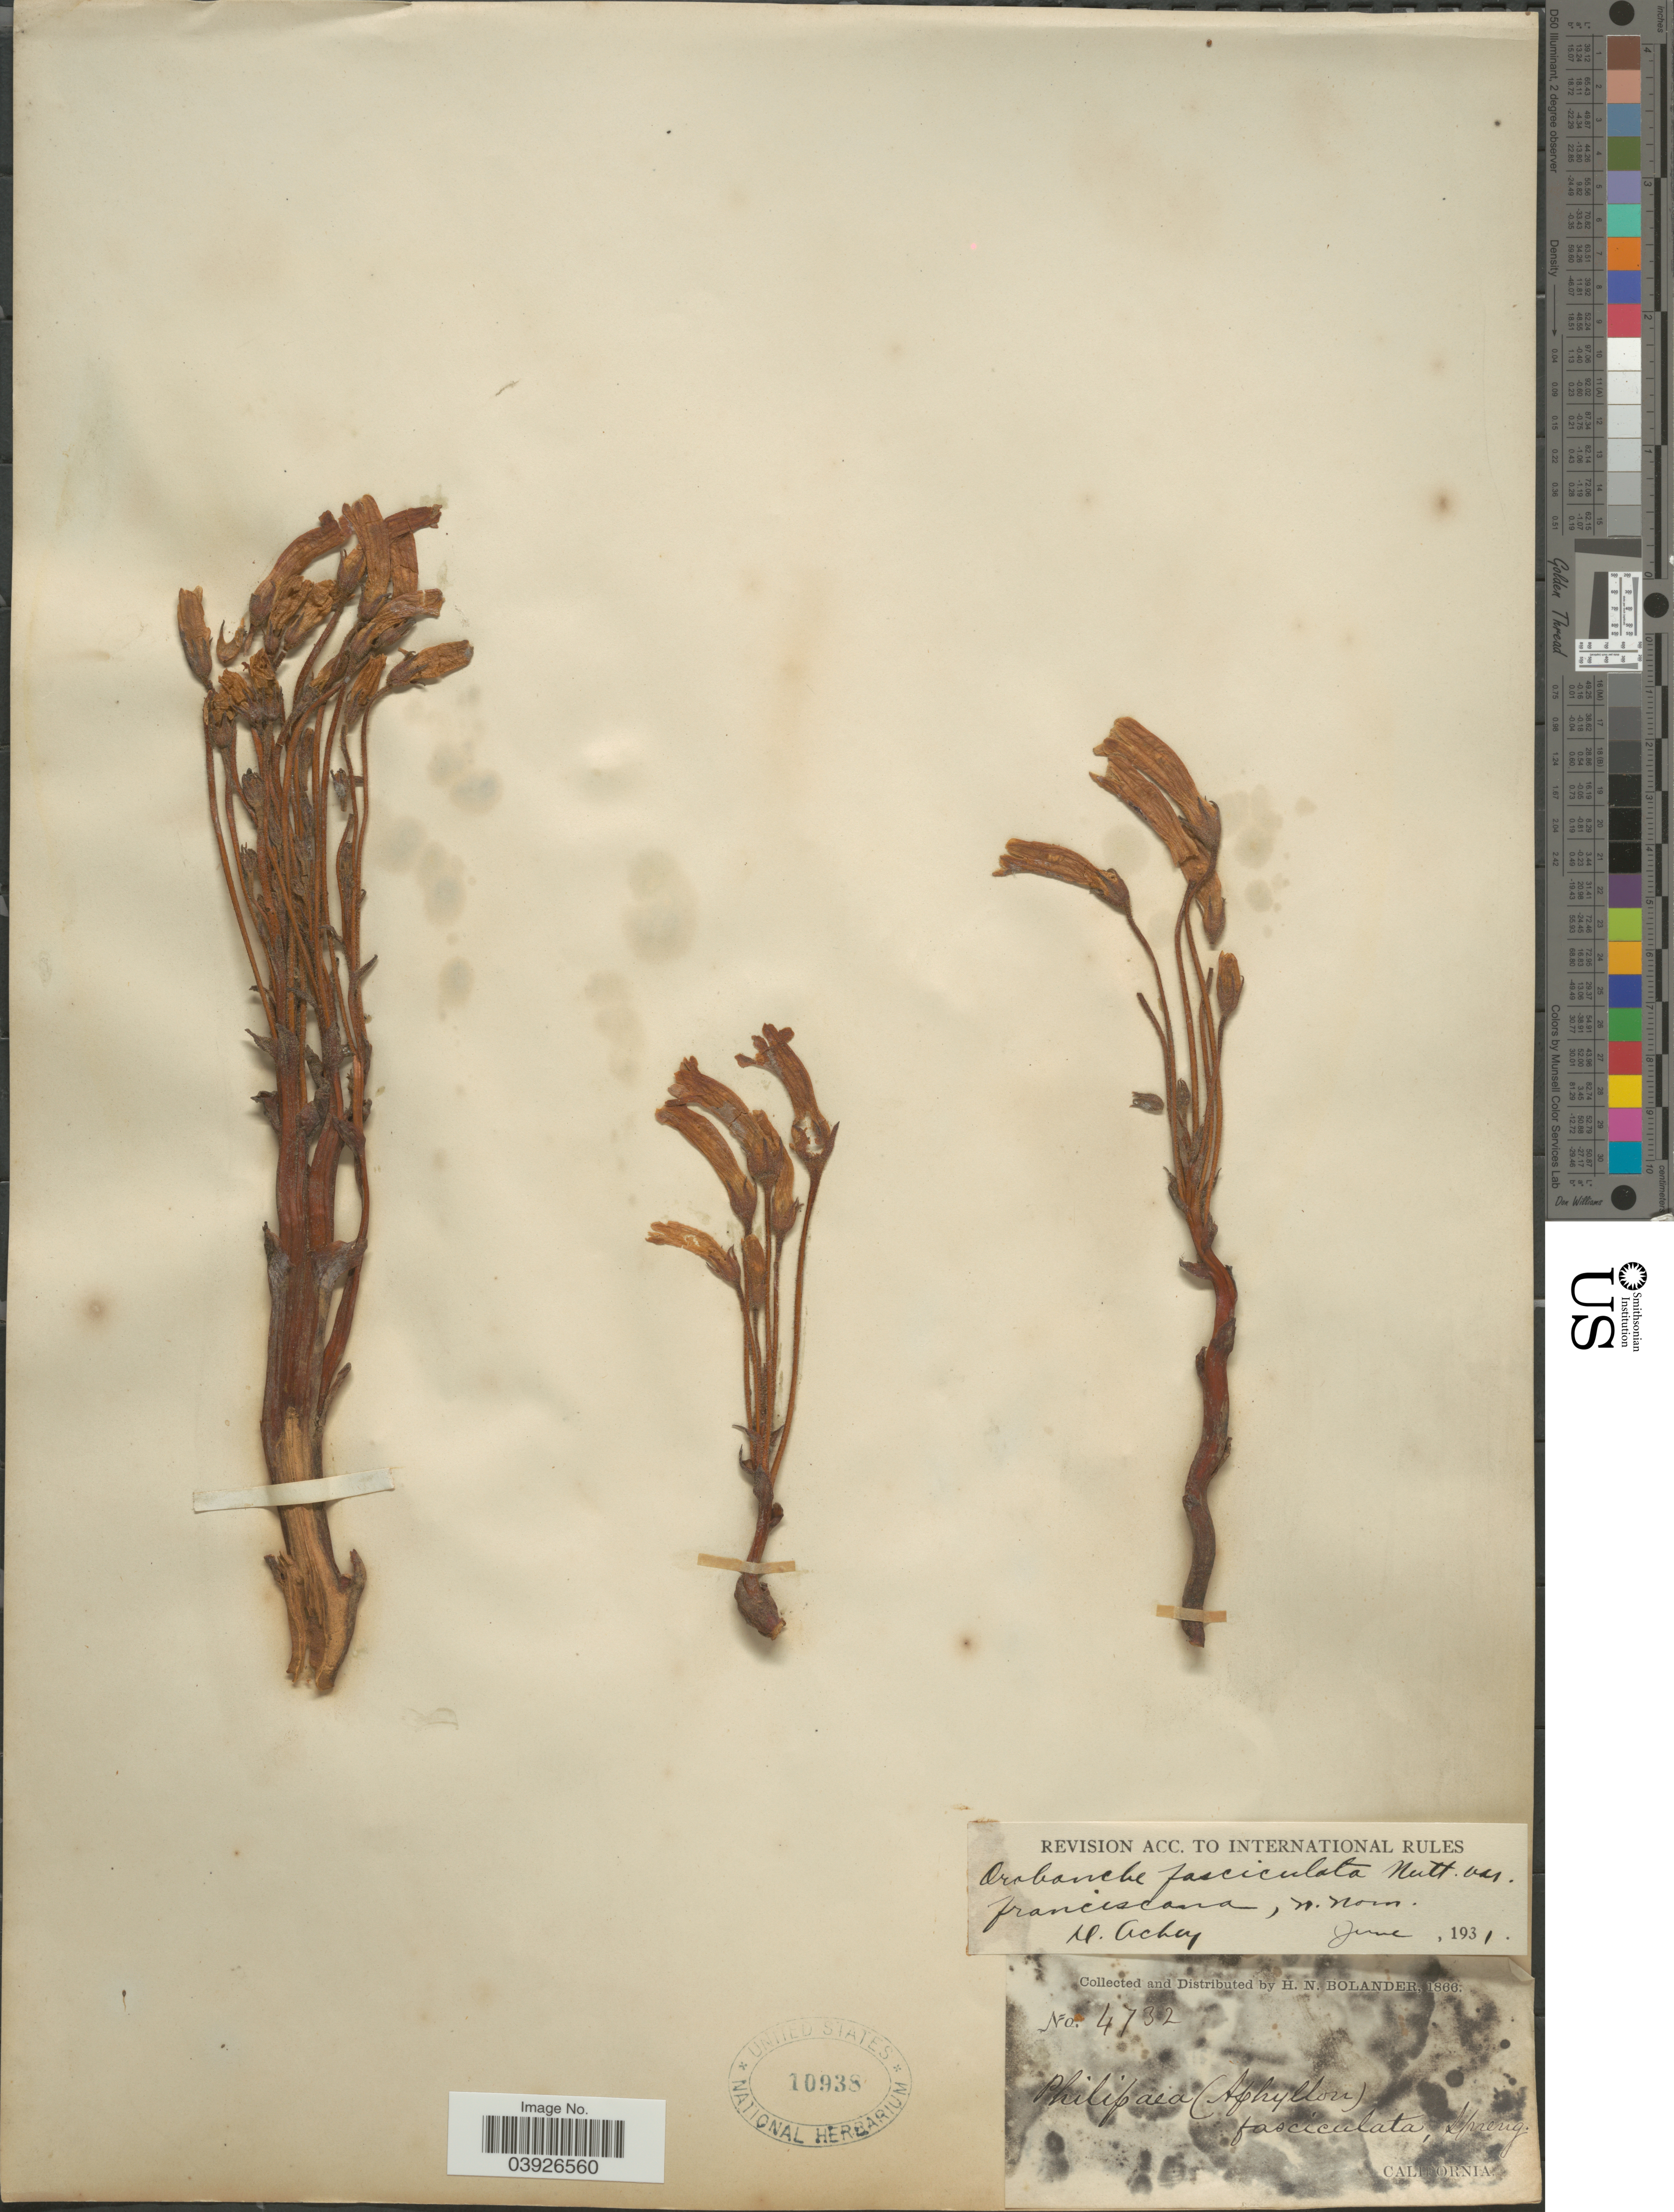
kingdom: Plantae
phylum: Tracheophyta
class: Magnoliopsida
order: Lamiales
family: Orobanchaceae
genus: Aphyllon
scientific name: Aphyllon fasciculatum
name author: (Nutt.) Torr. & A. Gray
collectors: H. Bolander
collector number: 4732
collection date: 1866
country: United States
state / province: California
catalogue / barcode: US 10938